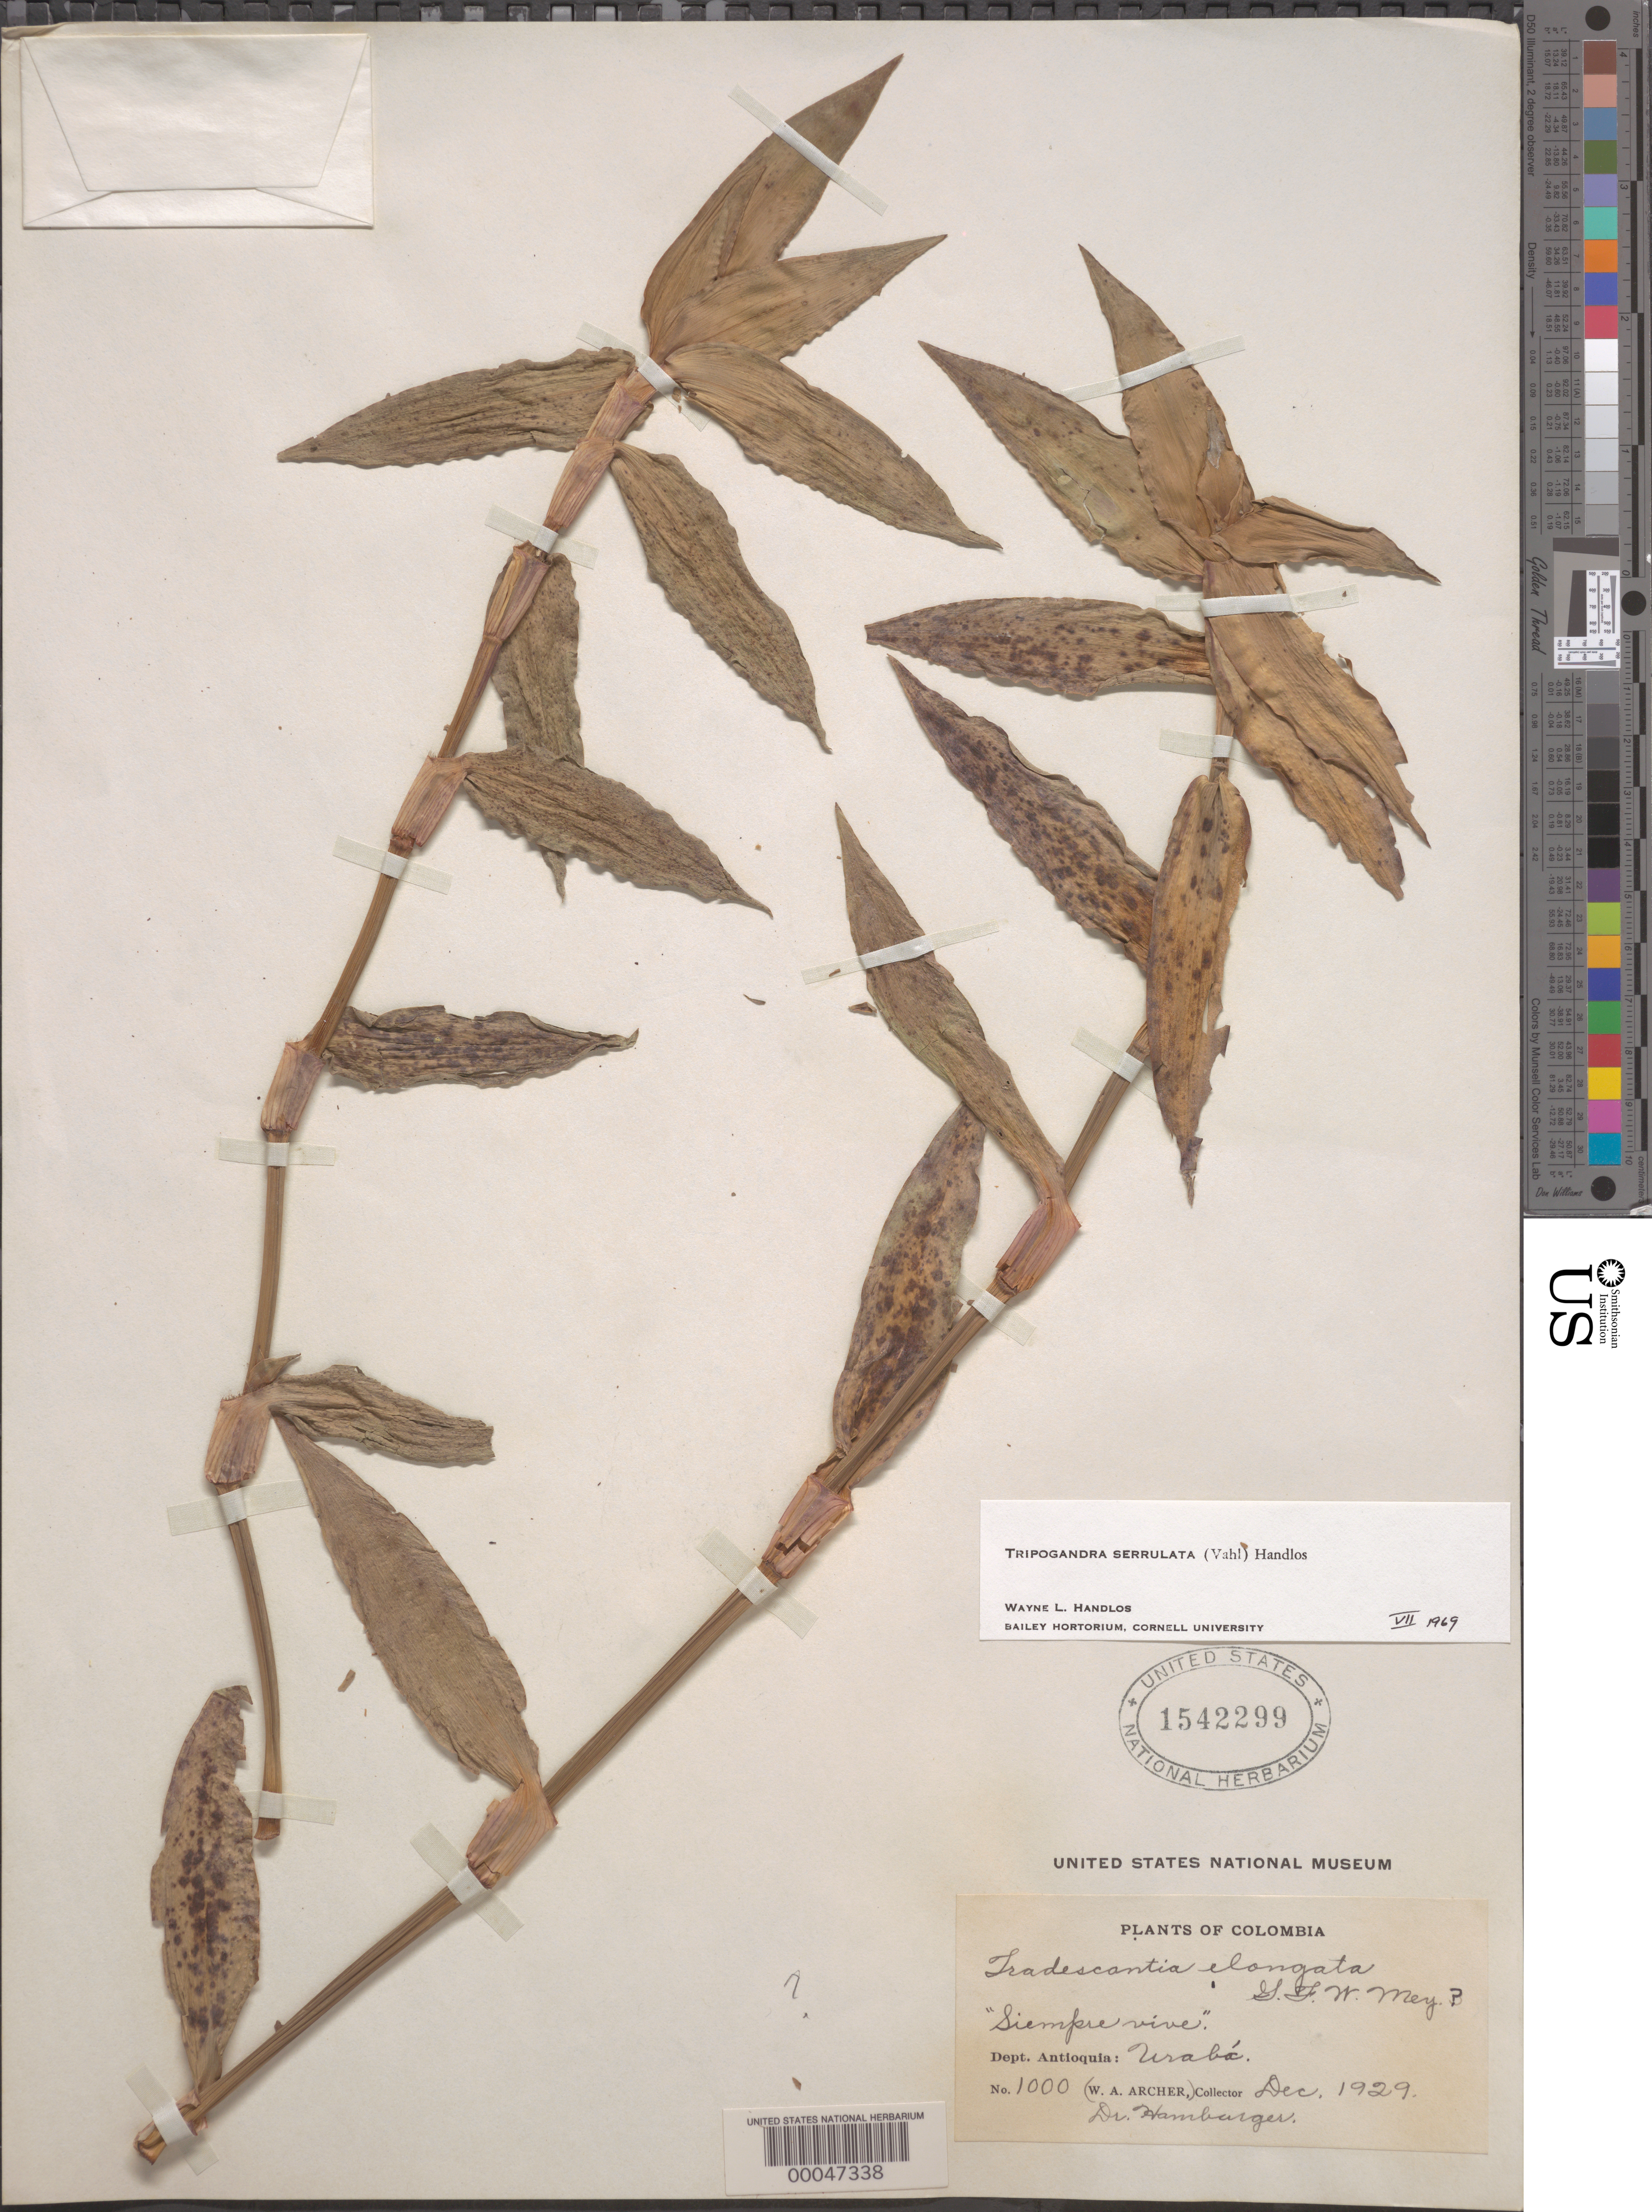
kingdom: Plantae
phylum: Tracheophyta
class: Liliopsida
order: Commelinales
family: Commelinaceae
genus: Tripogandra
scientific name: Tripogandra serrulata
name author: (Vahl) Handlos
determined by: Handlos, W. L.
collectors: W. A. Archer & -. Hamburger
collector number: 1000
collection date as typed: Dec 1929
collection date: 1929-12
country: Colombia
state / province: Antioquia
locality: Uraba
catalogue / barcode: US 1542299